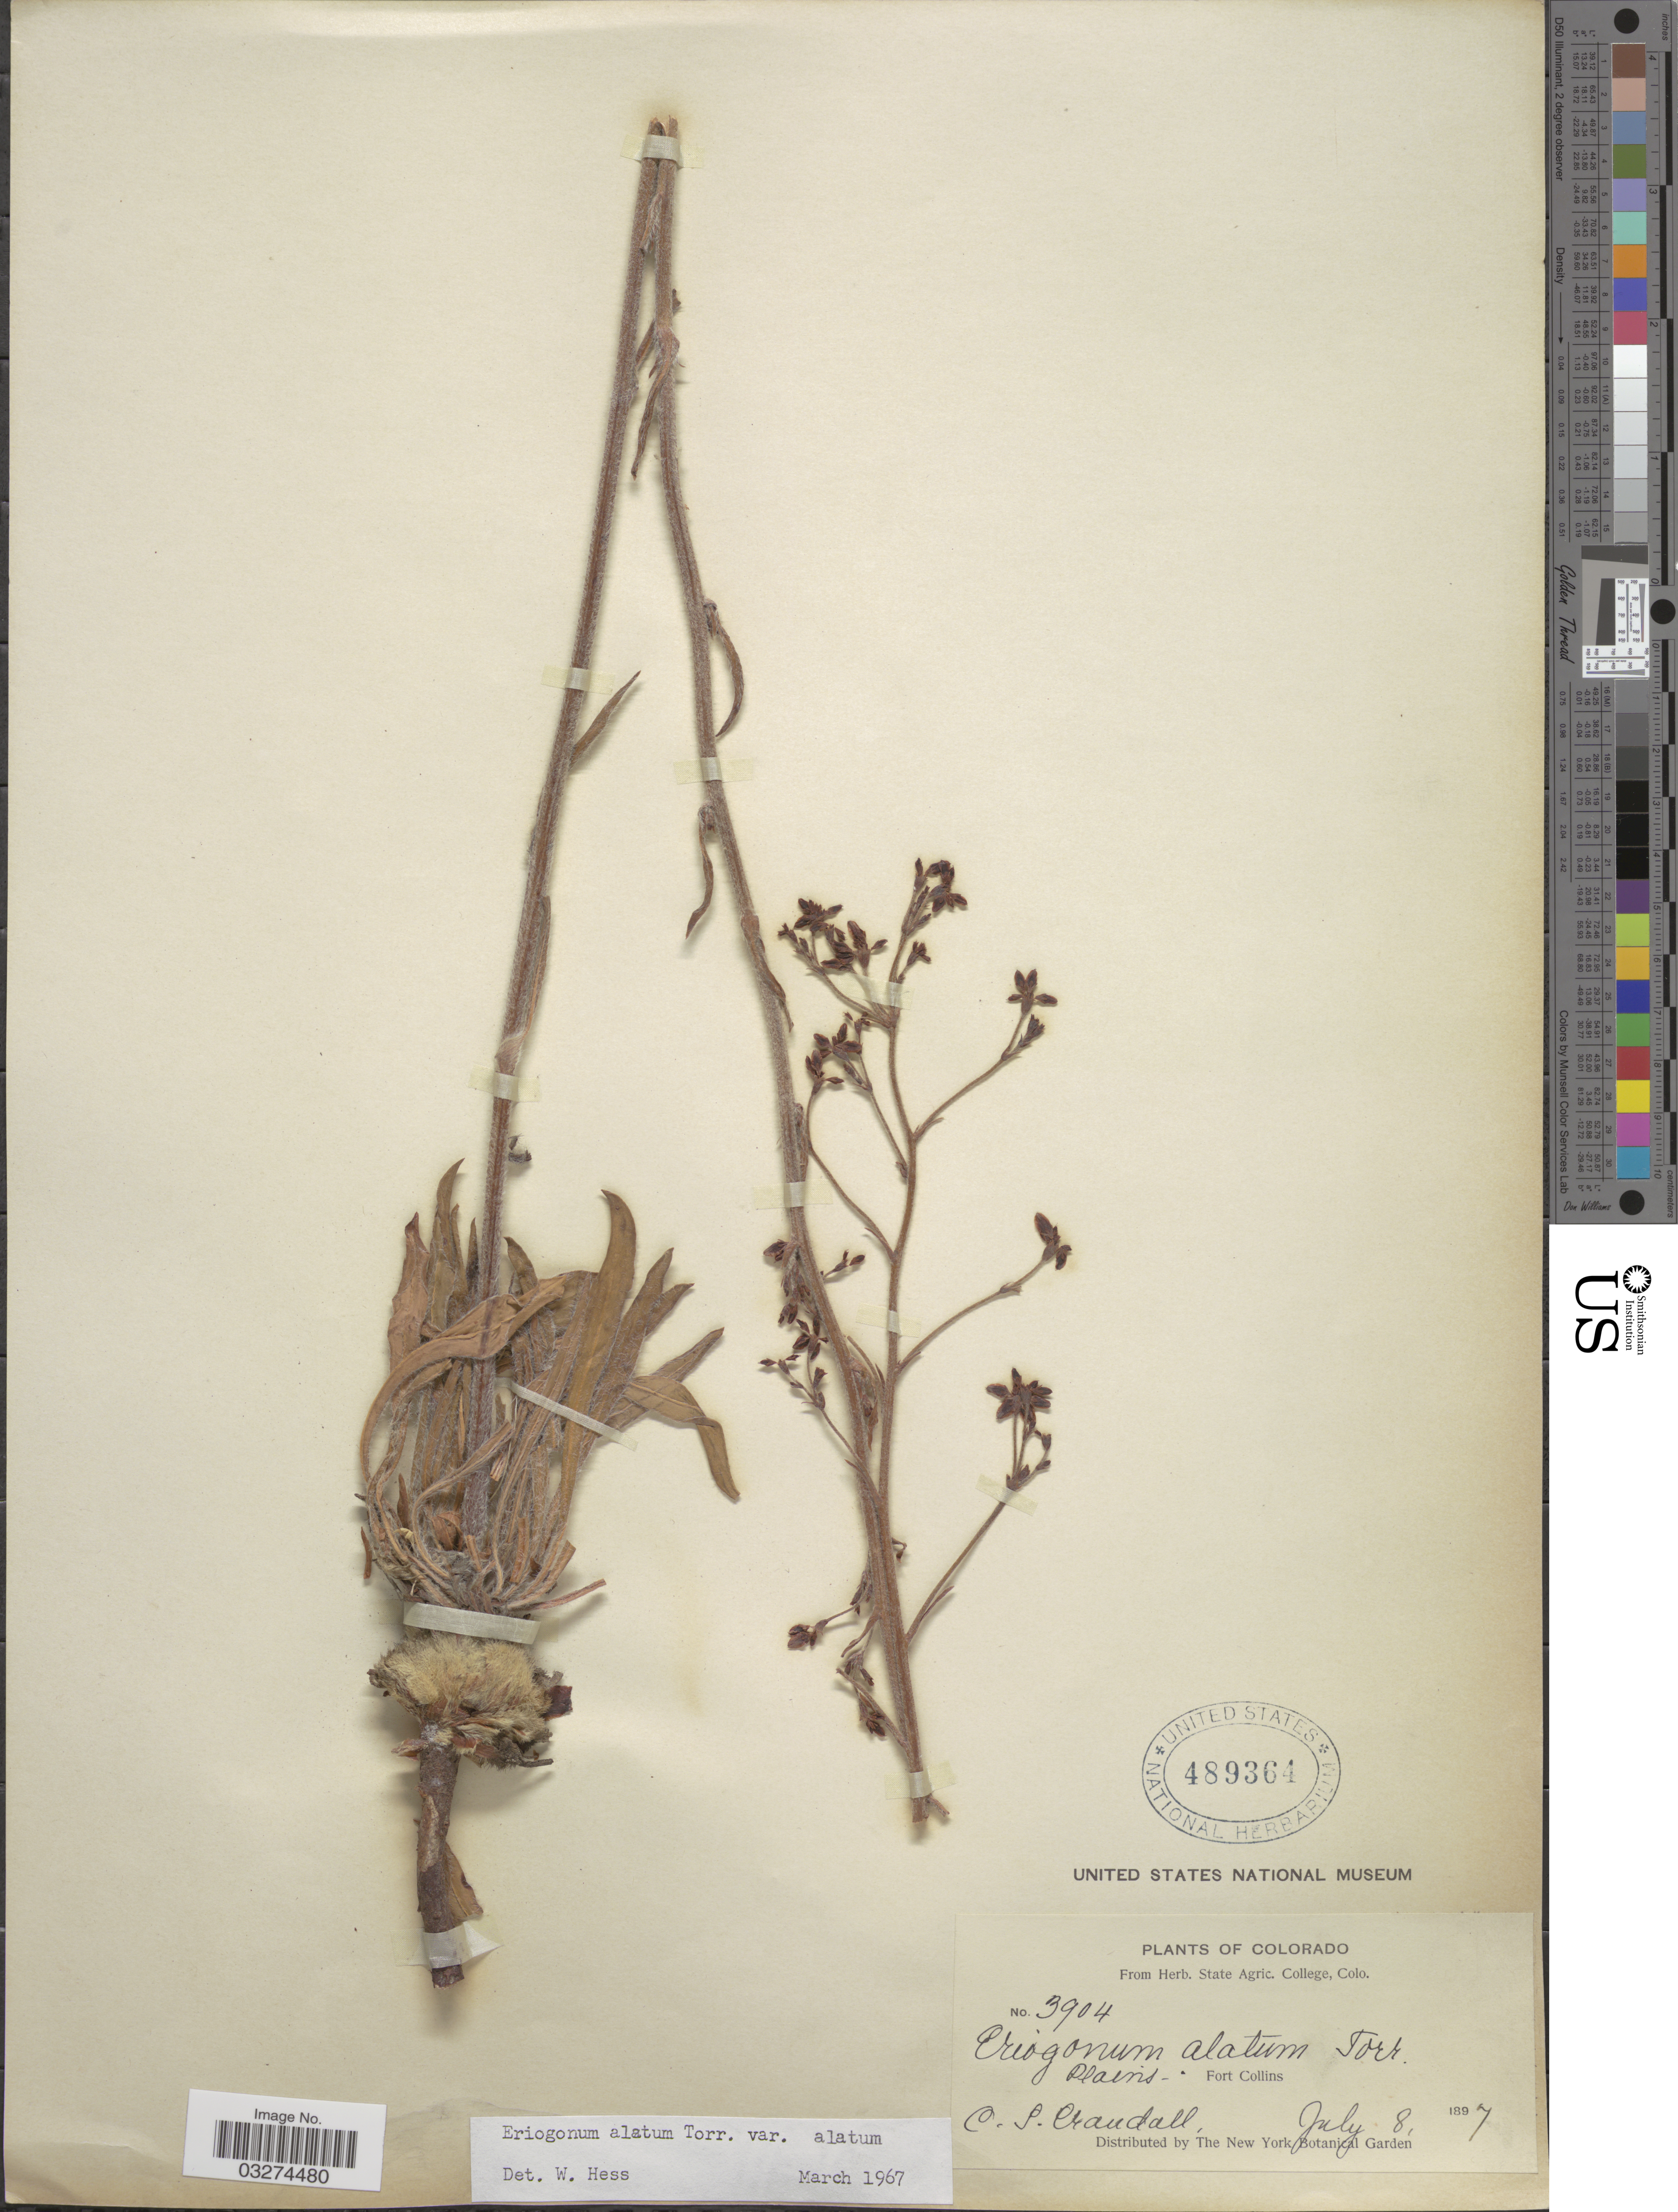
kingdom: Plantae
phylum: Tracheophyta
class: Magnoliopsida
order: Caryophyllales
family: Polygonaceae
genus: Eriogonum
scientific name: Eriogonum alatum var. alatum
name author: Torr.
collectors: C. Crandall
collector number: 3904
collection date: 1897-07-08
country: United States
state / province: Colorado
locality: Plains, Fort Collins.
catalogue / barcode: US 489364